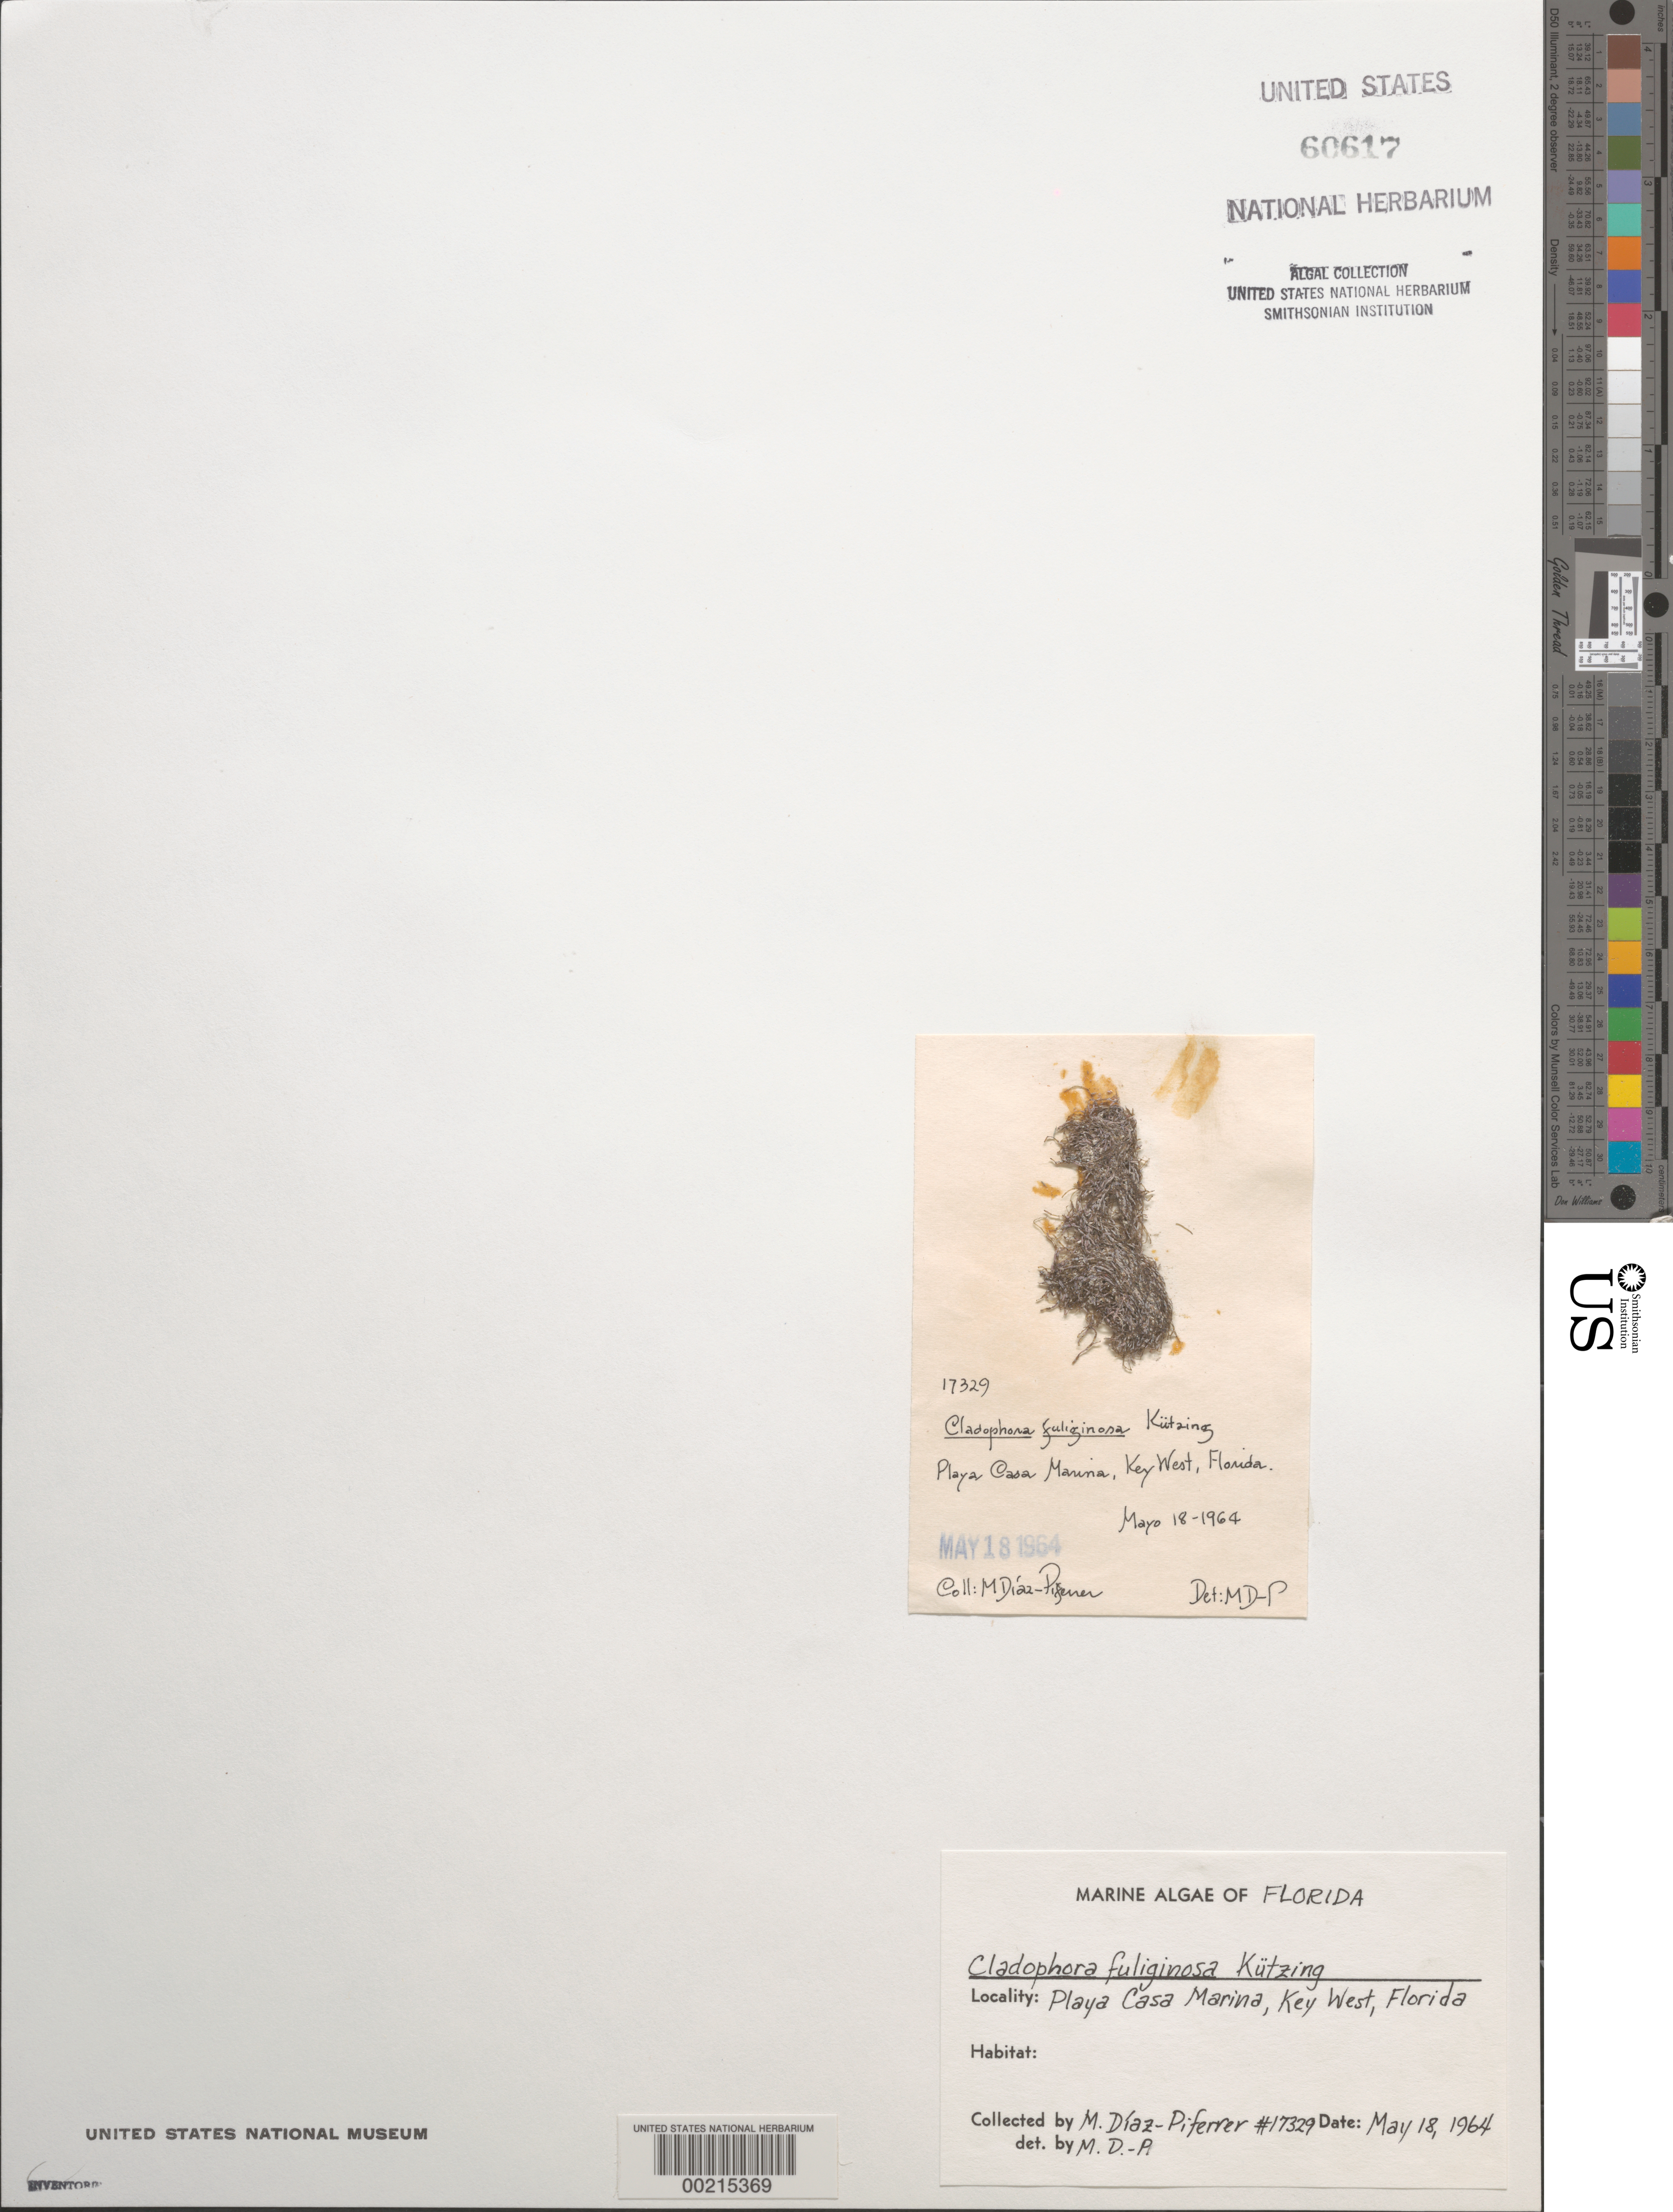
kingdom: Plantae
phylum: Chlorophyta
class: Ulvophyceae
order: Cladophorales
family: Cladophoraceae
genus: Cladophora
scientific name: Cladophora fuliginosa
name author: Kütz.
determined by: Diaz-Piferrer, M.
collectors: M. Diaz-Piferrer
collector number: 17329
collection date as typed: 18 May 1964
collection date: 1964-05-18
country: United States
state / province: Florida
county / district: Monroe County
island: Key West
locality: Playa Casa Marina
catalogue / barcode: US 60617